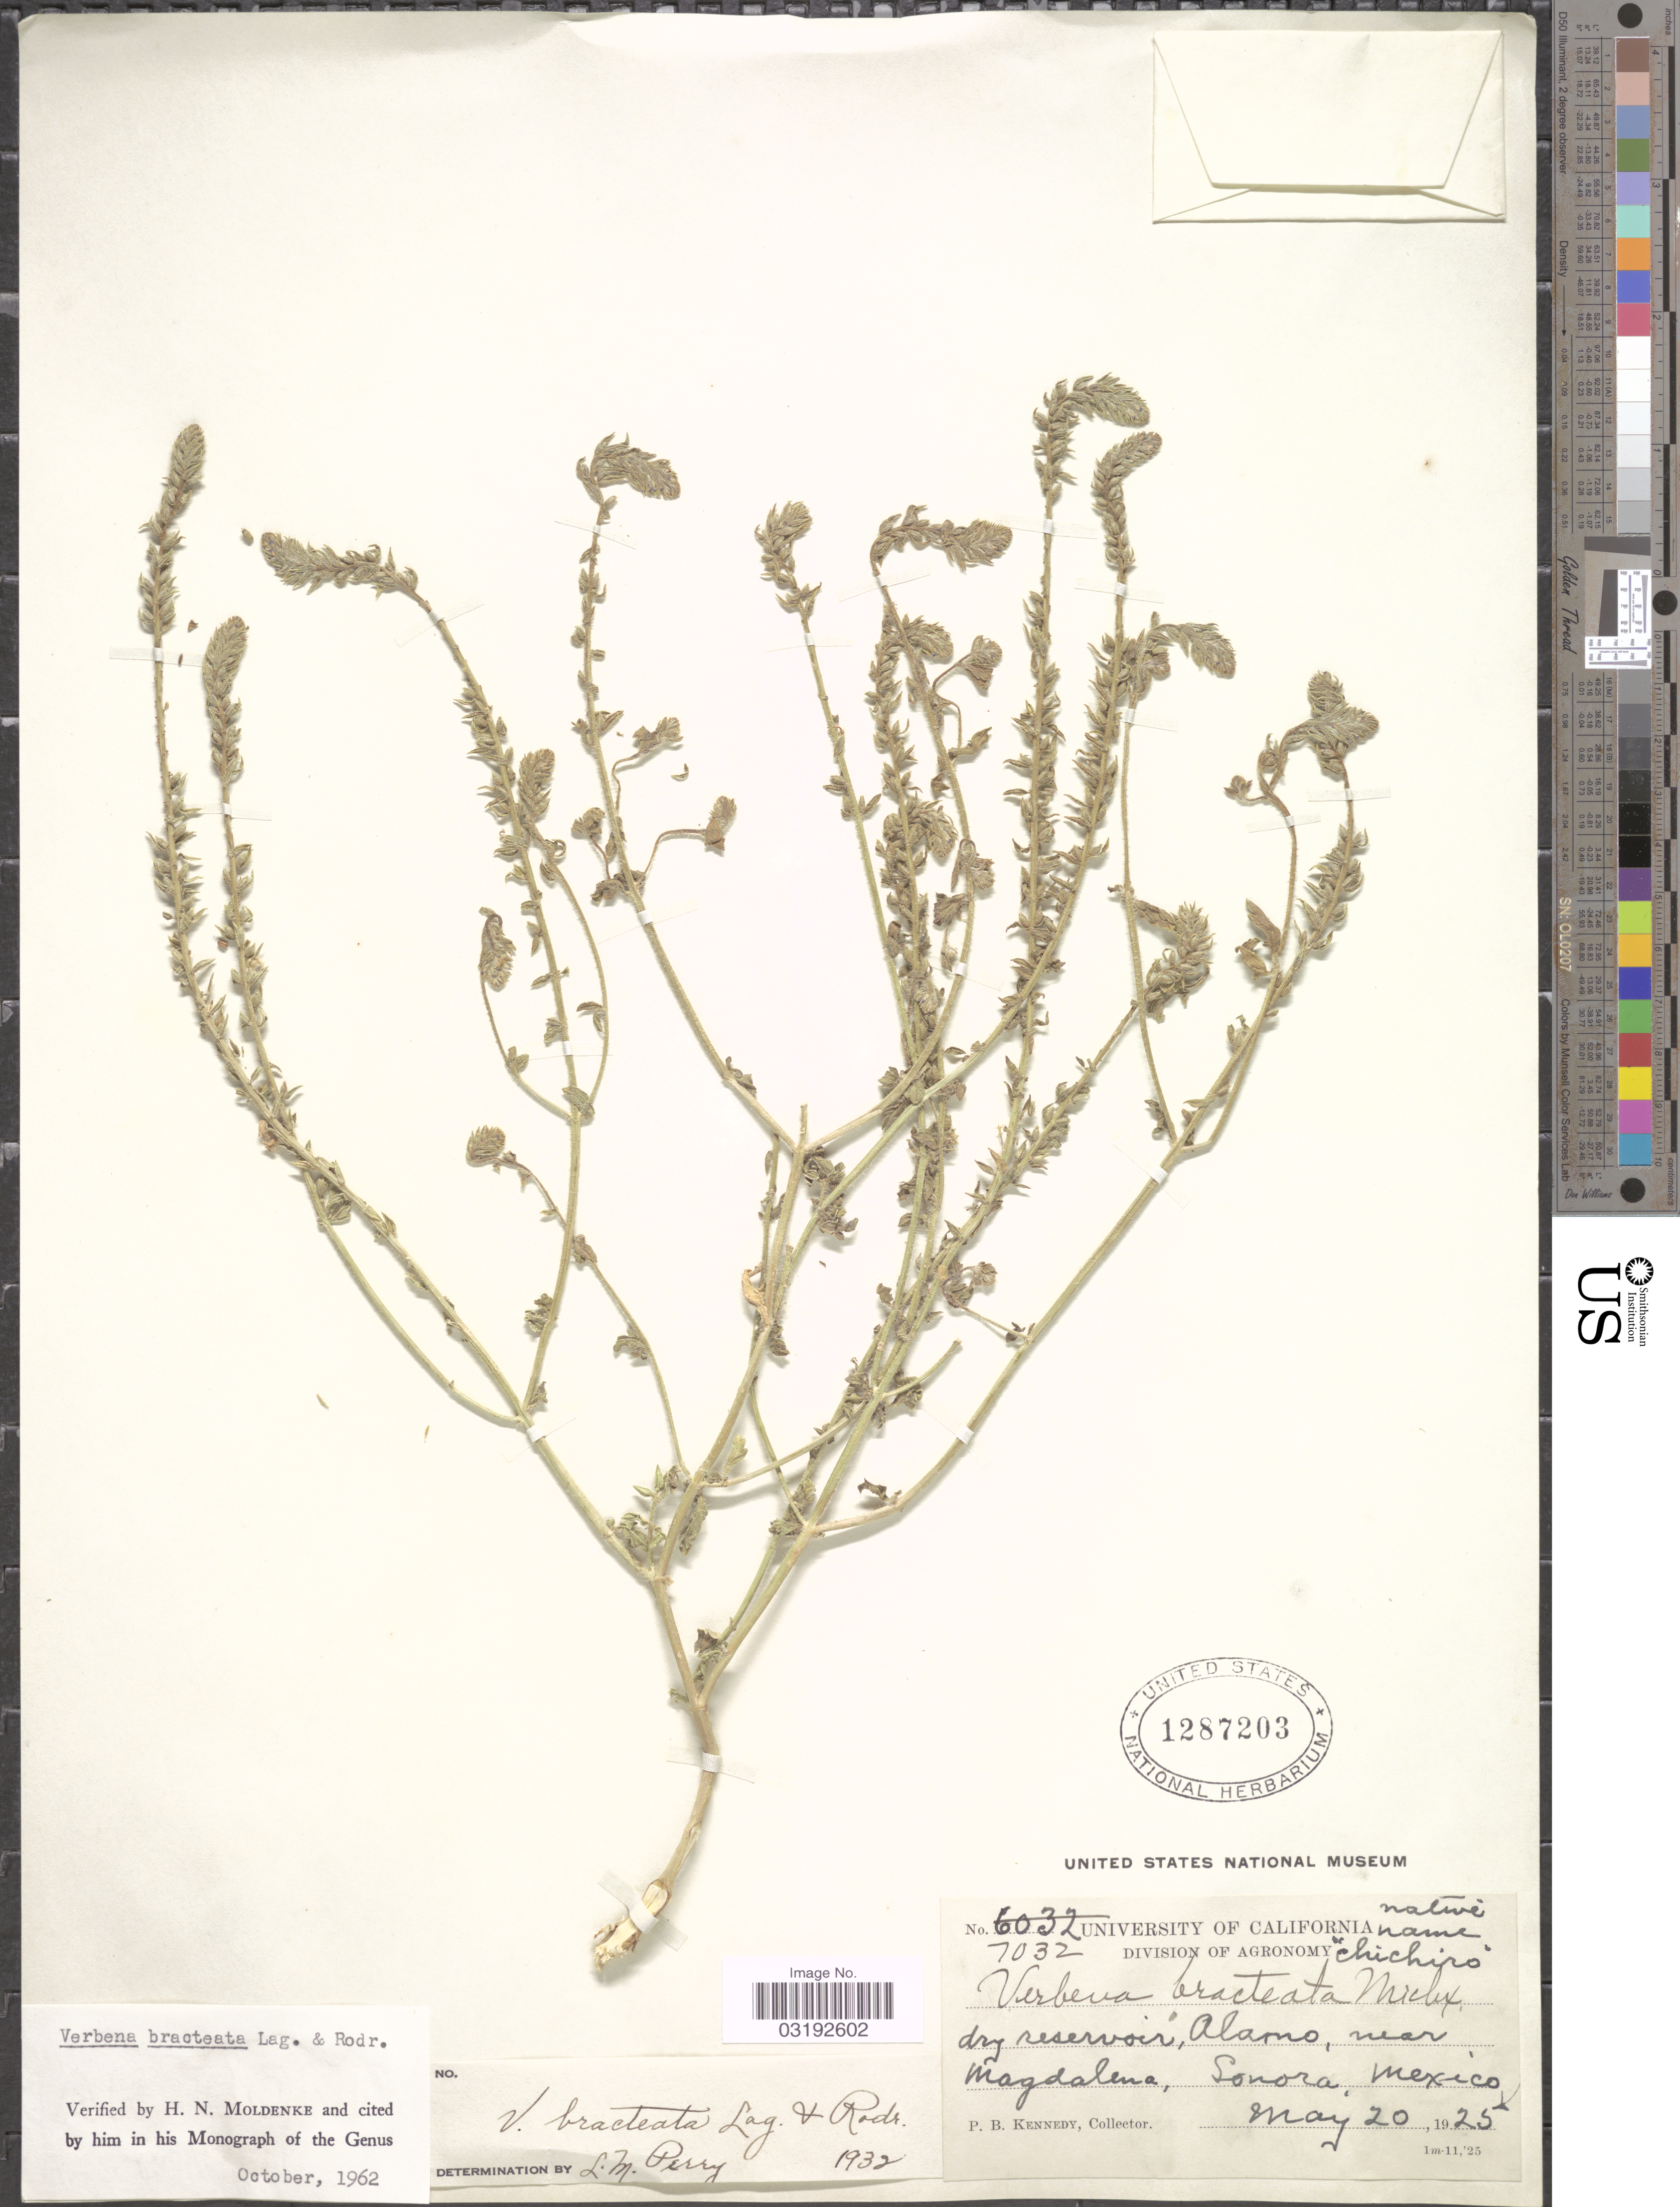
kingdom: Plantae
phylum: Tracheophyta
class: Magnoliopsida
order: Lamiales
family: Verbenaceae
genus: Verbena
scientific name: Verbena bracteata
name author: Cav. ex Lag. & Rodr.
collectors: P. B. Kennedy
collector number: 7032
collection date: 1925-05-20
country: Mexico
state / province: Sonora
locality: Dry reservoir, Alamo, near Magdalena.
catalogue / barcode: US 1287203